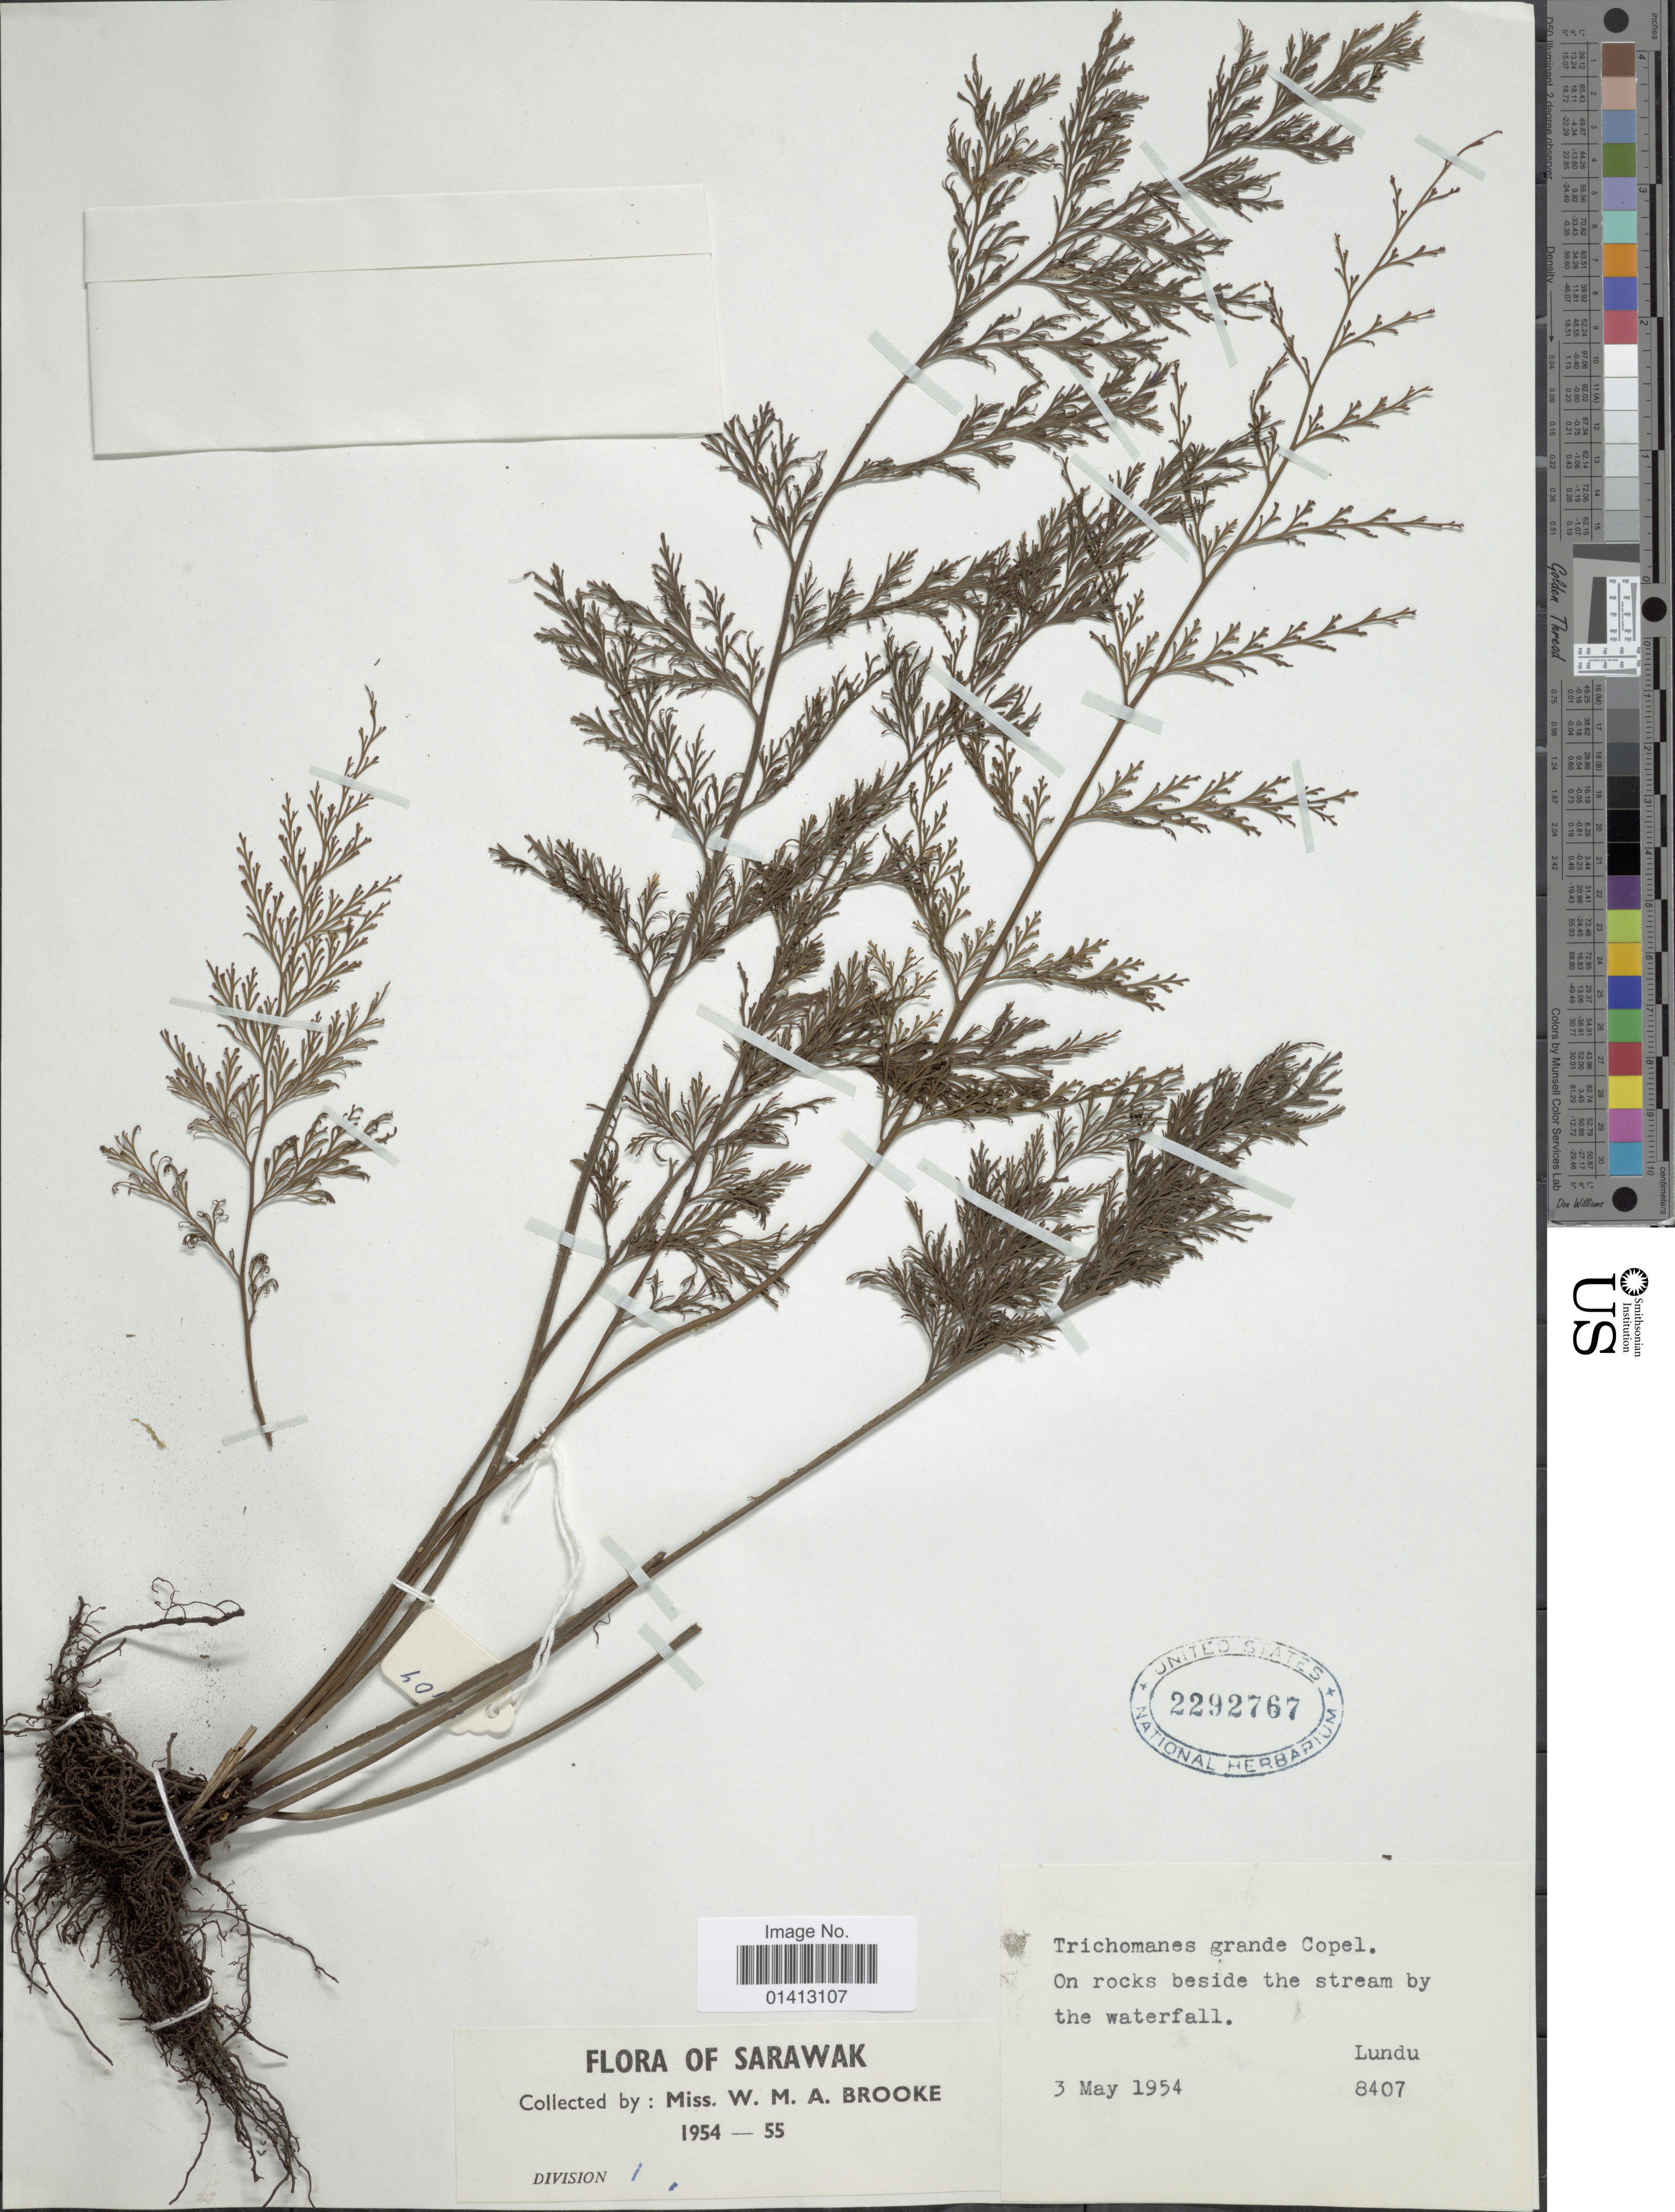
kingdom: Plantae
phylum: Tracheophyta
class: Polypodiopsida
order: Hymenophyllales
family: Hymenophyllaceae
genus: Crepidomanes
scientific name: Crepidomanes grande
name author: (Copel.) Ebihara & K. Iwats.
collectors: W. Brooke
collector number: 8407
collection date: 1954-05-03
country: Malaysia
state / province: Sarawak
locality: On rock beside the stream by the waterfall, Lundu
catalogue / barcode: US 2292767